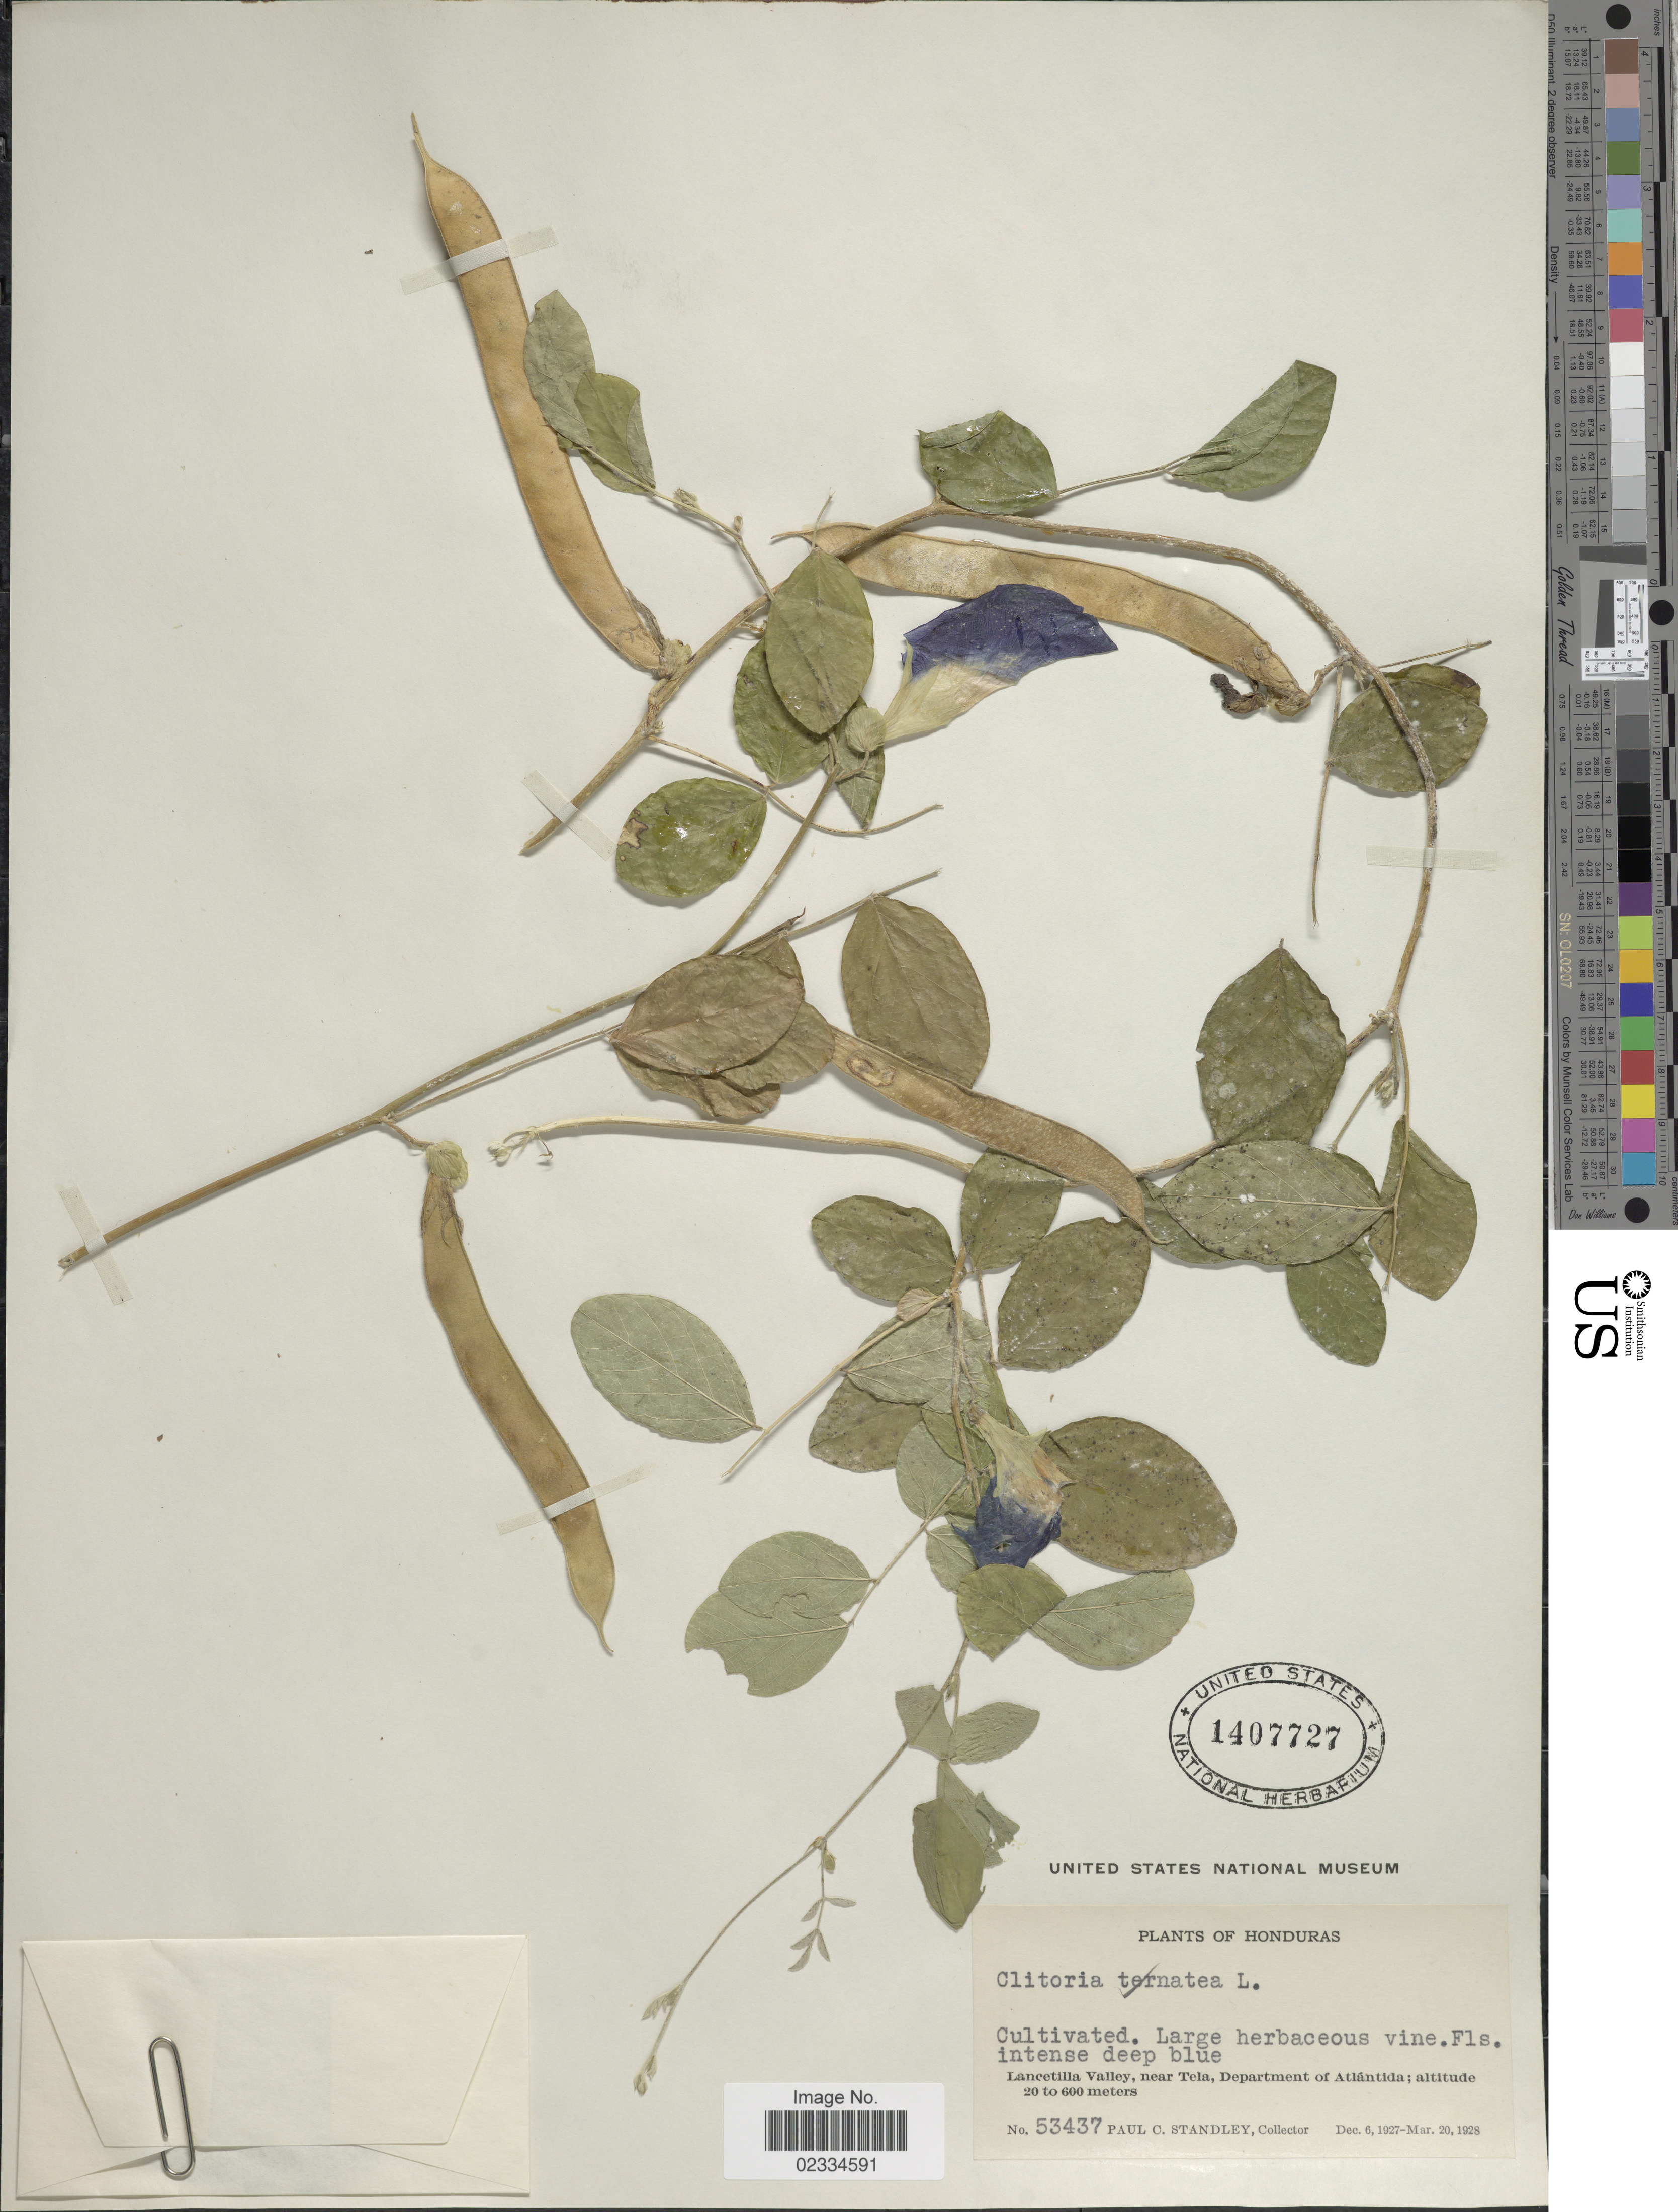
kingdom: Plantae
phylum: Tracheophyta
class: Magnoliopsida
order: Fabales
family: Fabaceae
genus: Clitoria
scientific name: Clitoria ternatea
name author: L.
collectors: P. C. Standley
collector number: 53437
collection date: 1927-12-06/1928-03-20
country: Honduras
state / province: Atlántida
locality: Lancetilla Valley, near Tela, Department of Atlantida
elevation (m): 20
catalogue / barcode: US 1407727